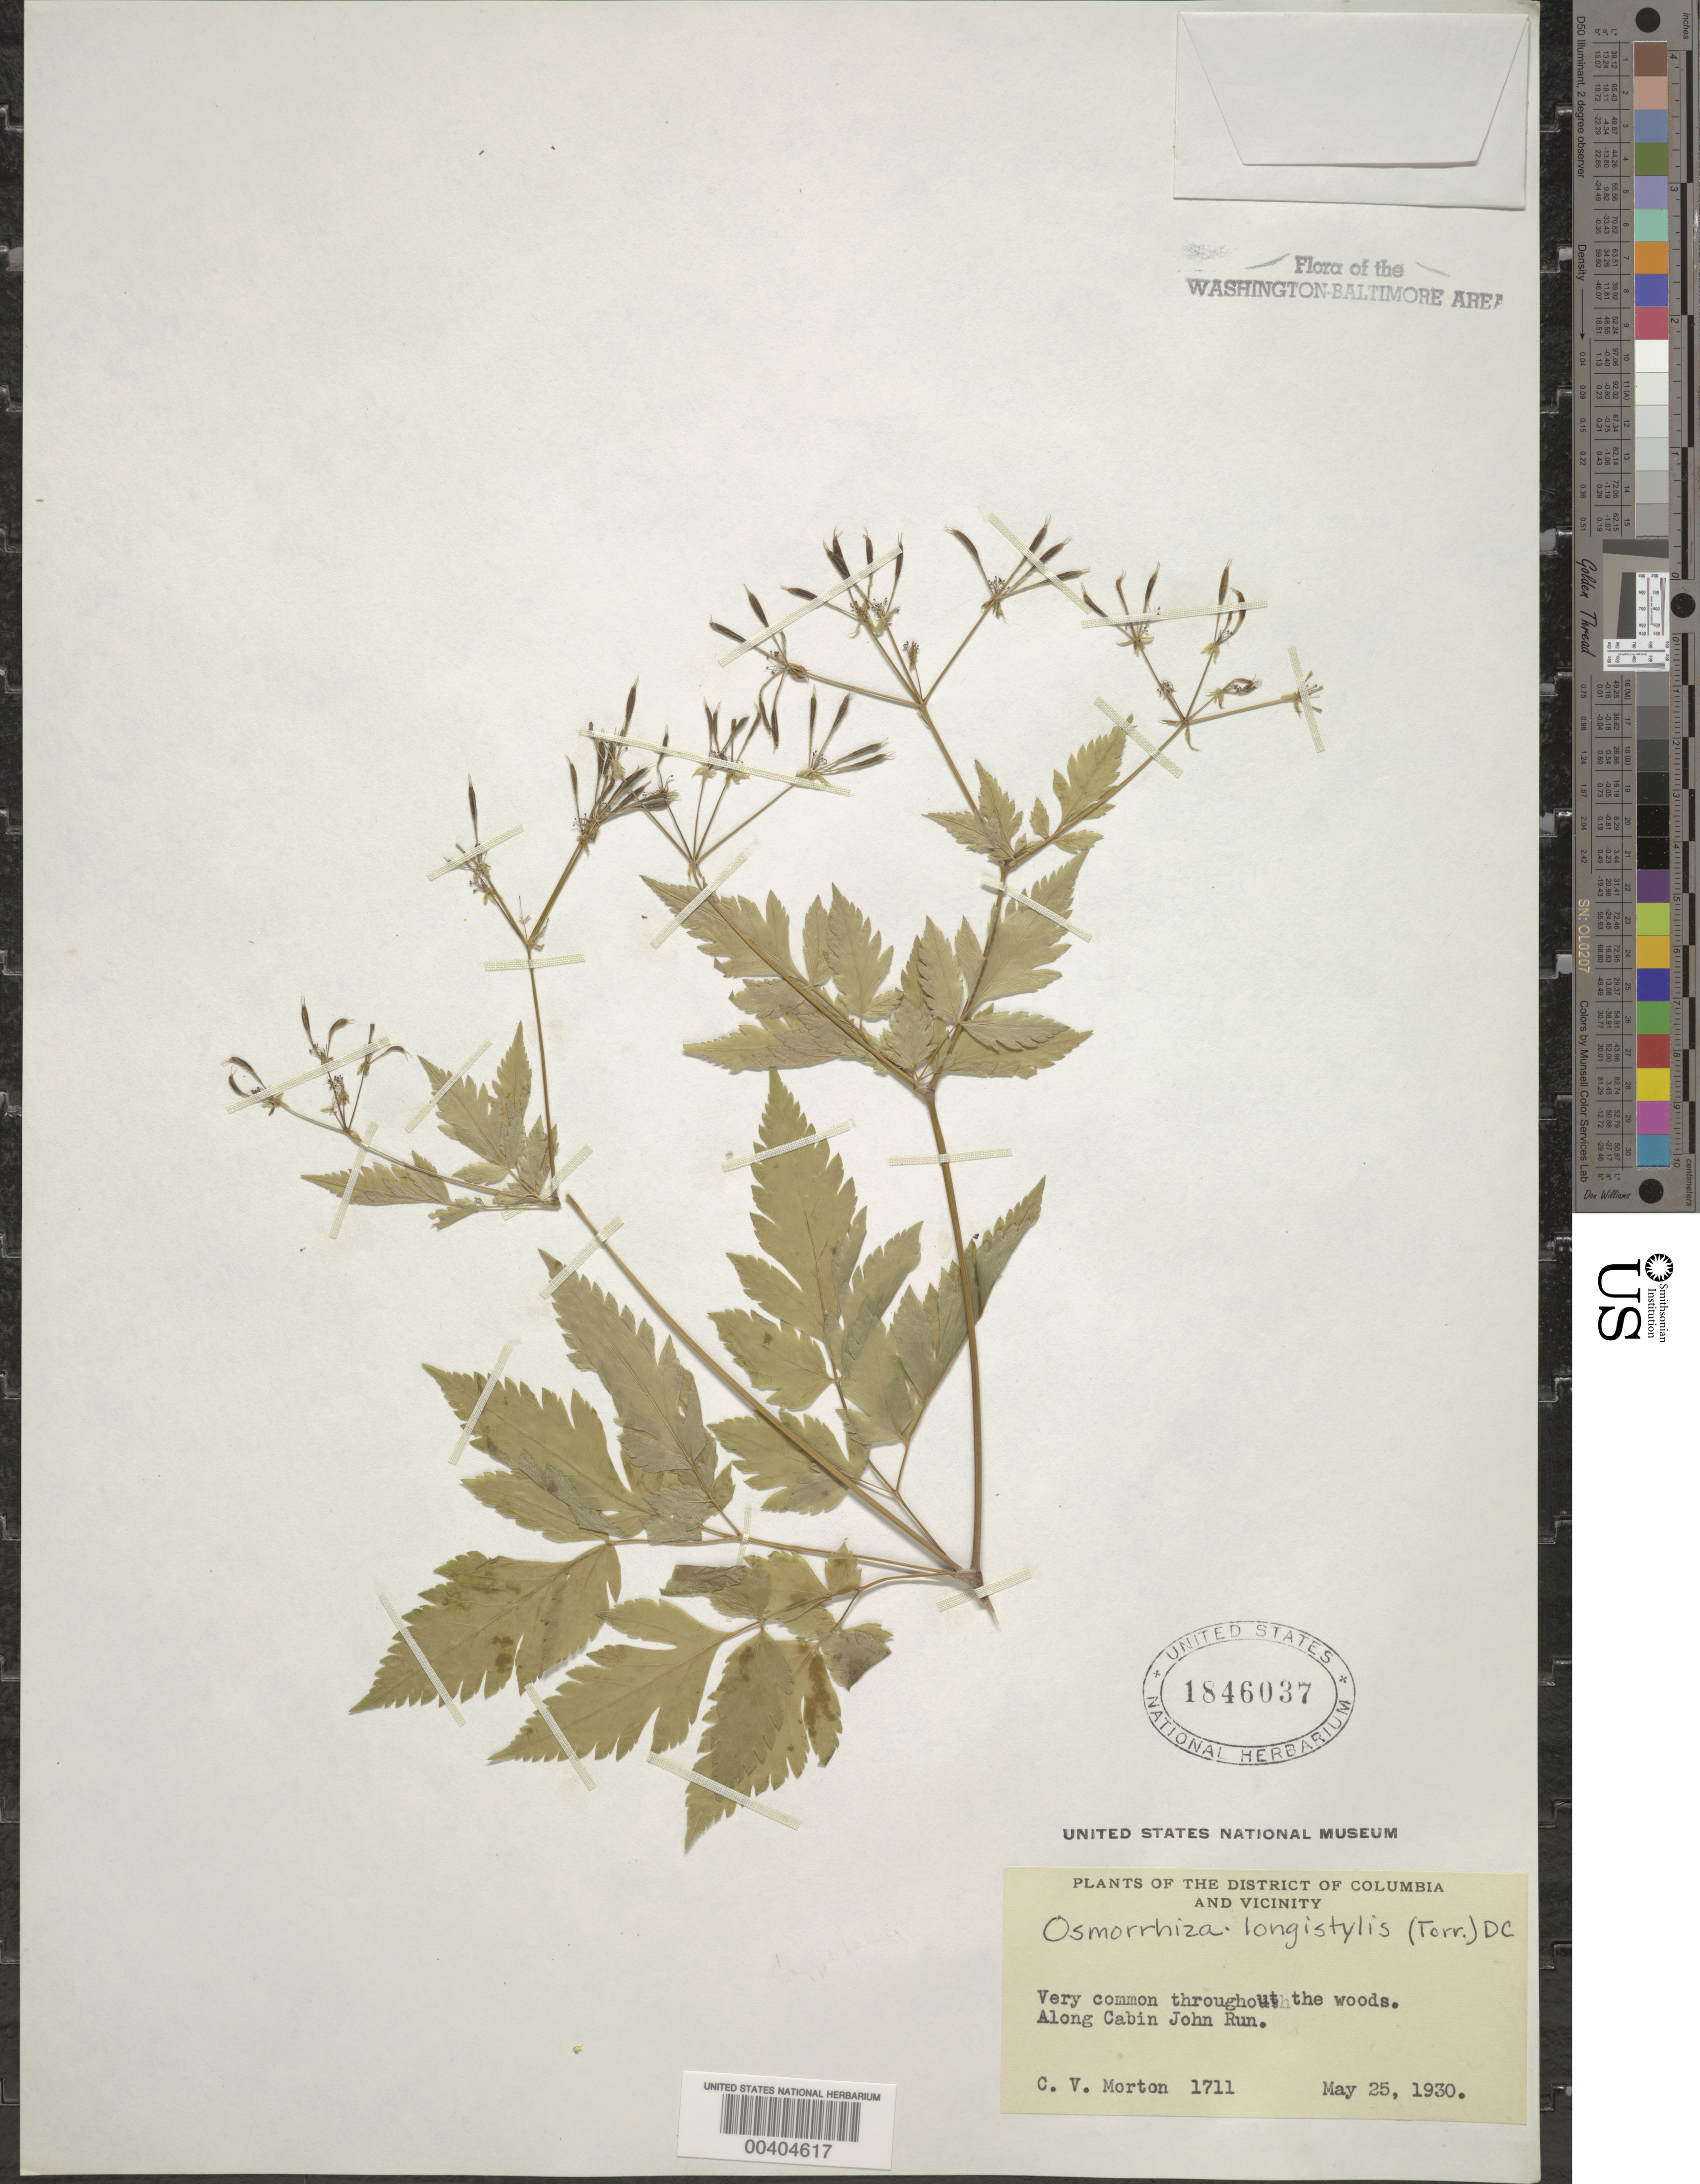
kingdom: Plantae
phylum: Tracheophyta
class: Magnoliopsida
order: Apiales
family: Apiaceae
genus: Osmorhiza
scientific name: Osmorhiza longistylis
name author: (Torr.) DC.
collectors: C. V. Morton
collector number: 1711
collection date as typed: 25 May 1930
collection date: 1930-05-25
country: United States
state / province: Maryland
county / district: Montgomery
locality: Cabin John Run C. & O. Canal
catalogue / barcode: US 1846037